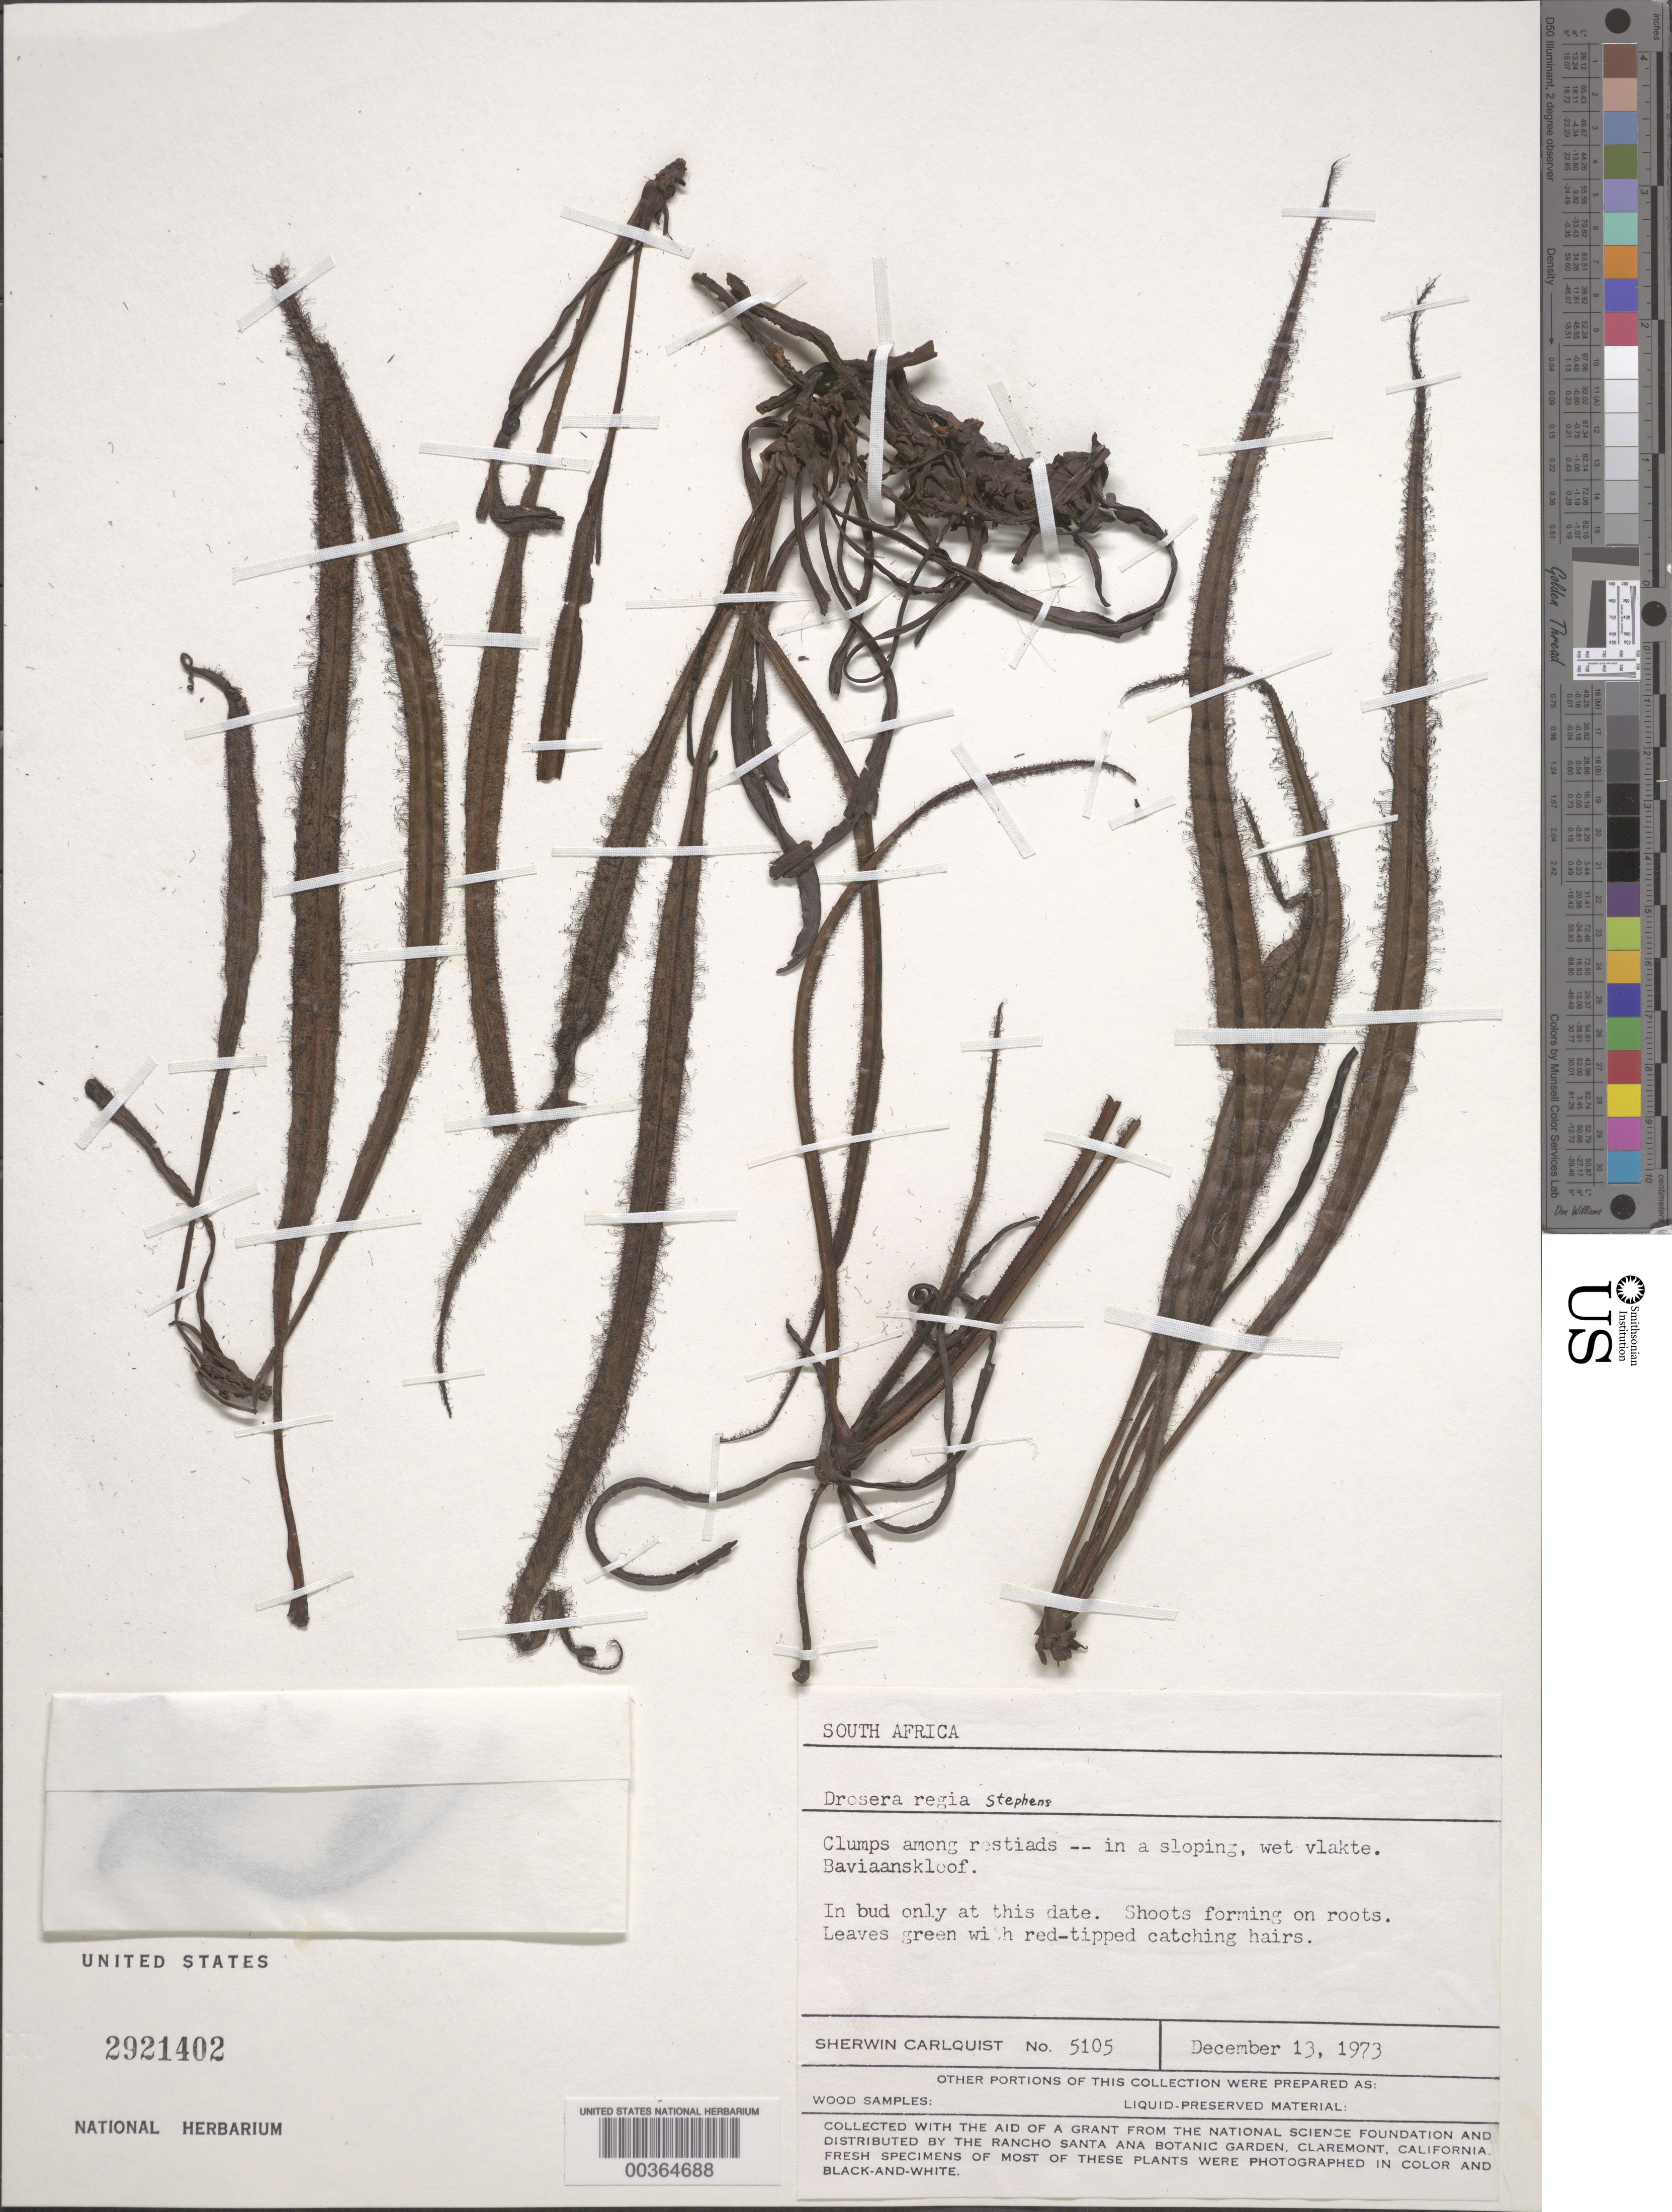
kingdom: Plantae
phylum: Tracheophyta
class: Magnoliopsida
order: Caryophyllales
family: Droseraceae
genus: Drosera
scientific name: Drosera regia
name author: Stephens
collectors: S. Carlquist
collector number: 5105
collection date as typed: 13 Dec 1973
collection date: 1973-12-13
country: South Africa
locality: Baviaankloof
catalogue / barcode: US 2921402